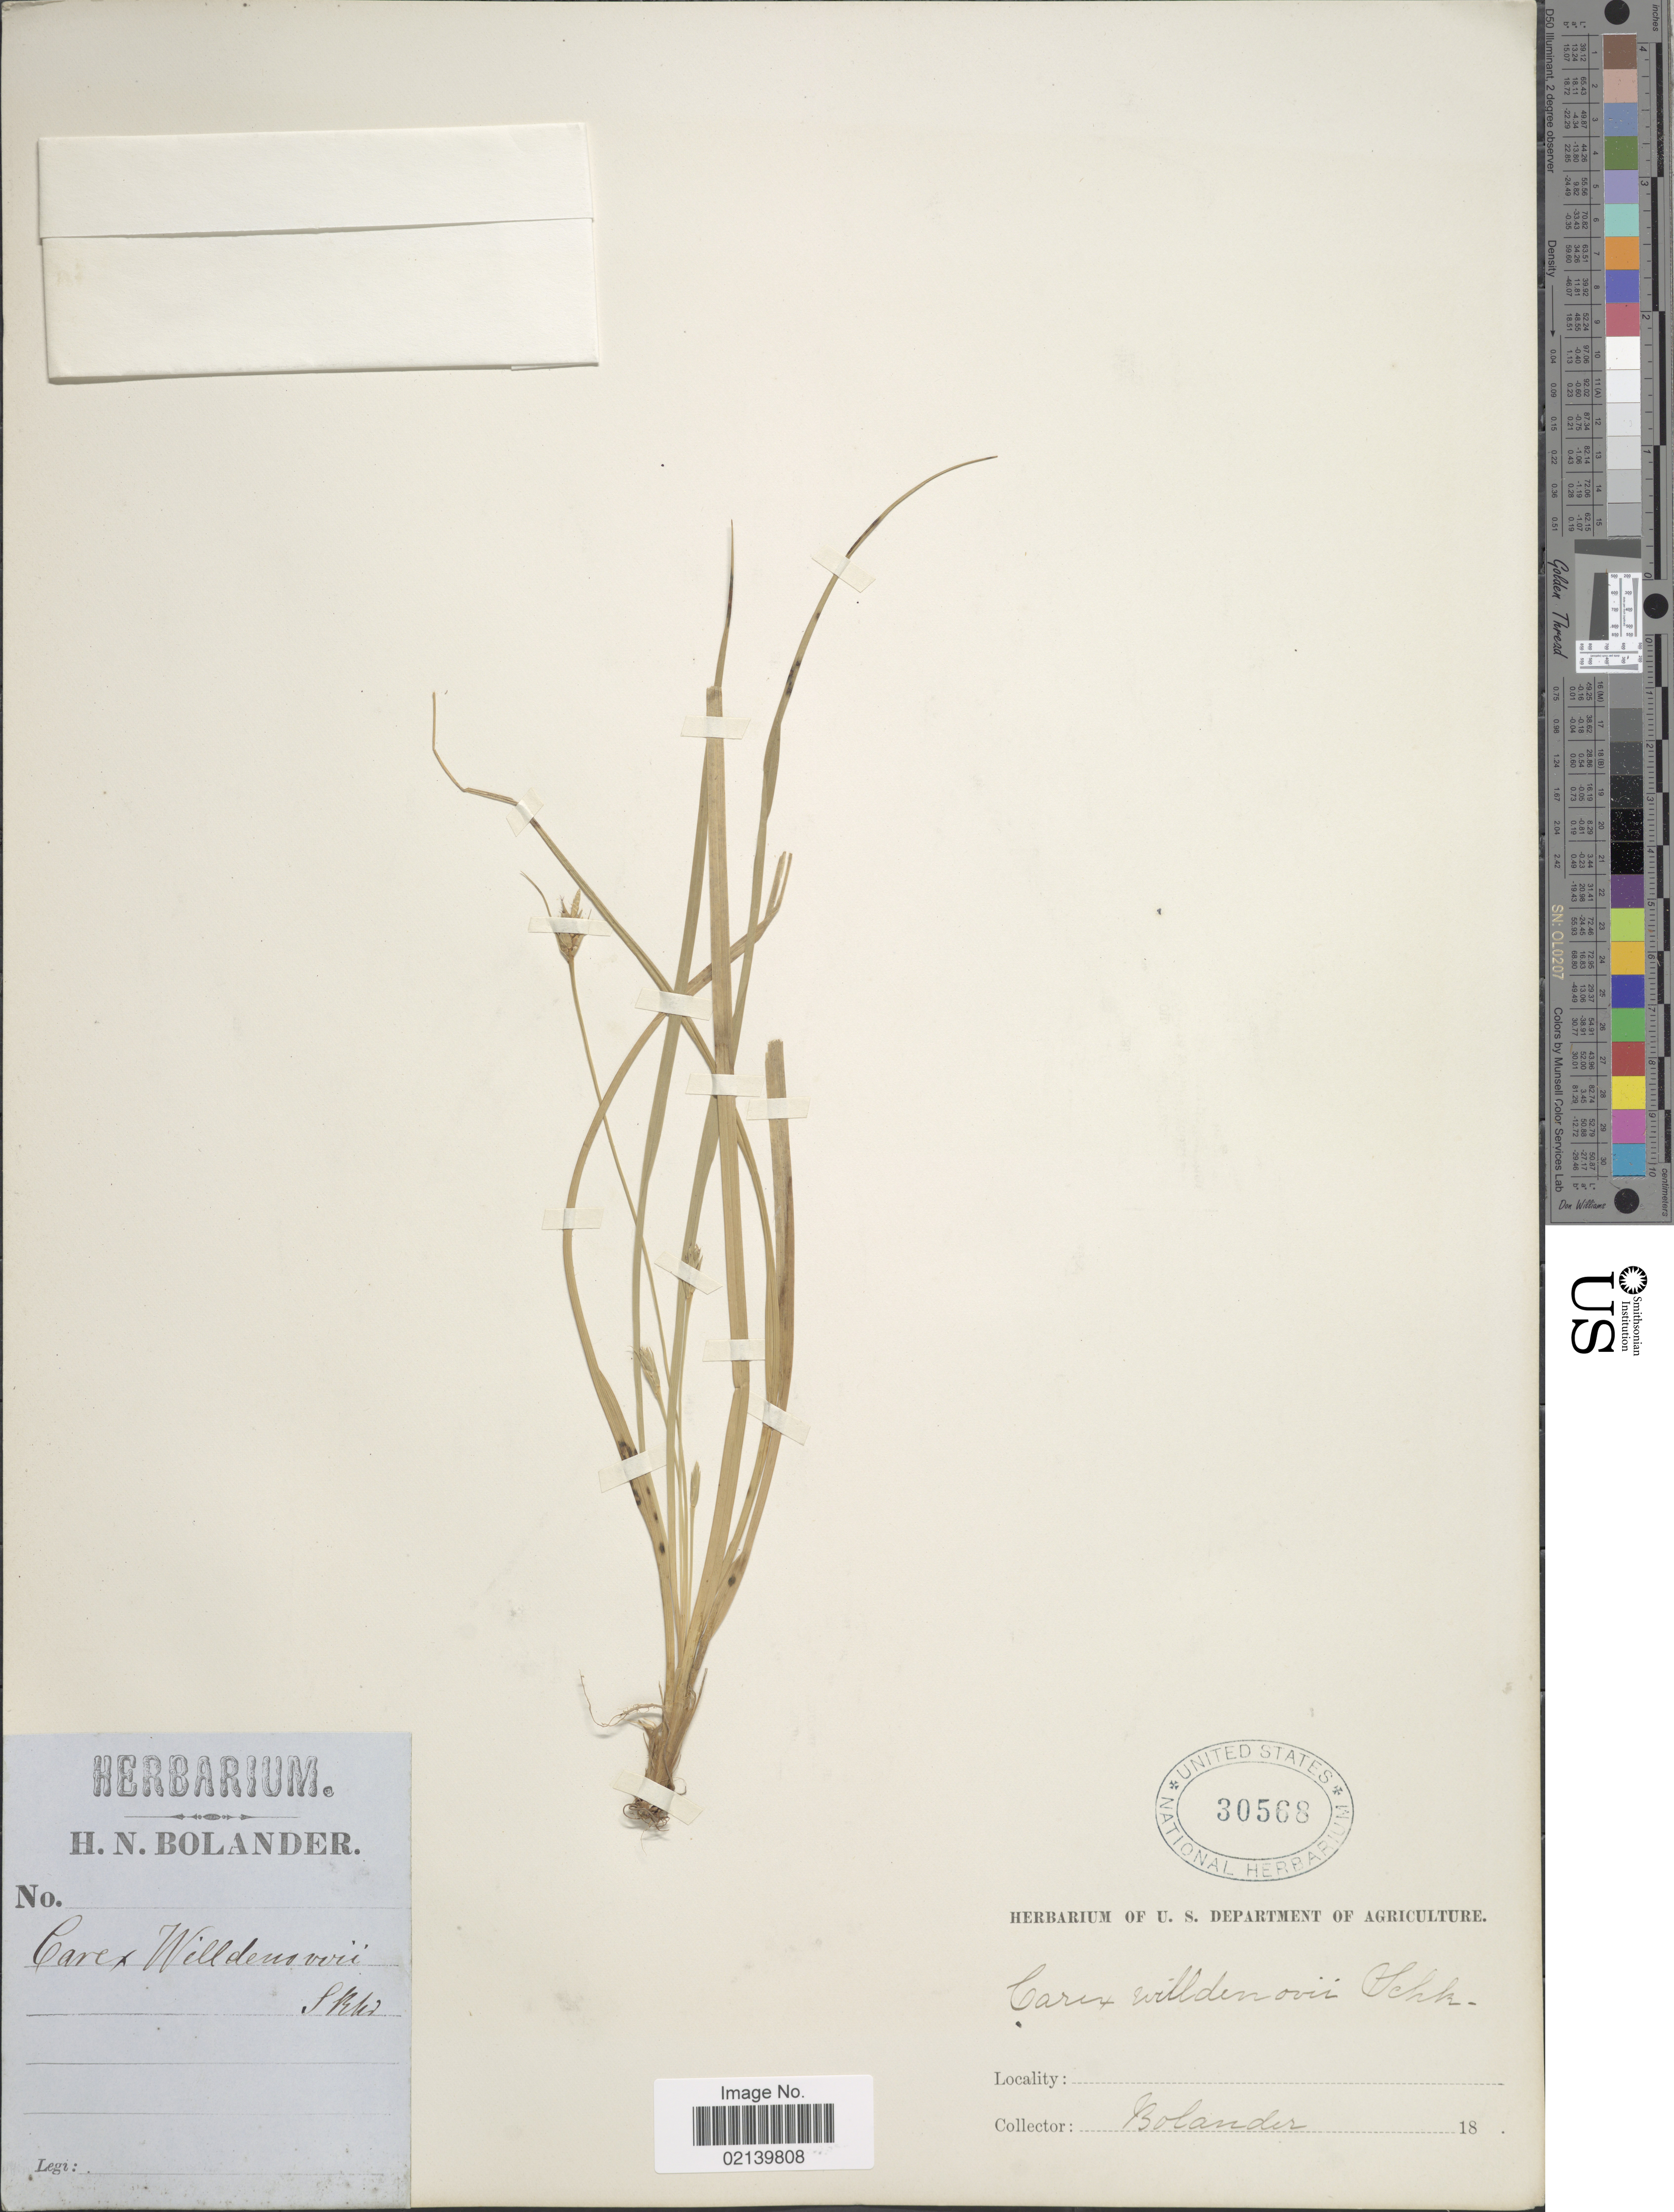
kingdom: Plantae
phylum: Tracheophyta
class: Liliopsida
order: Poales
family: Cyperaceae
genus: Carex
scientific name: Carex willdenowii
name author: Willd.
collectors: H. Bolander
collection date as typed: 18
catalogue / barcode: US 30568